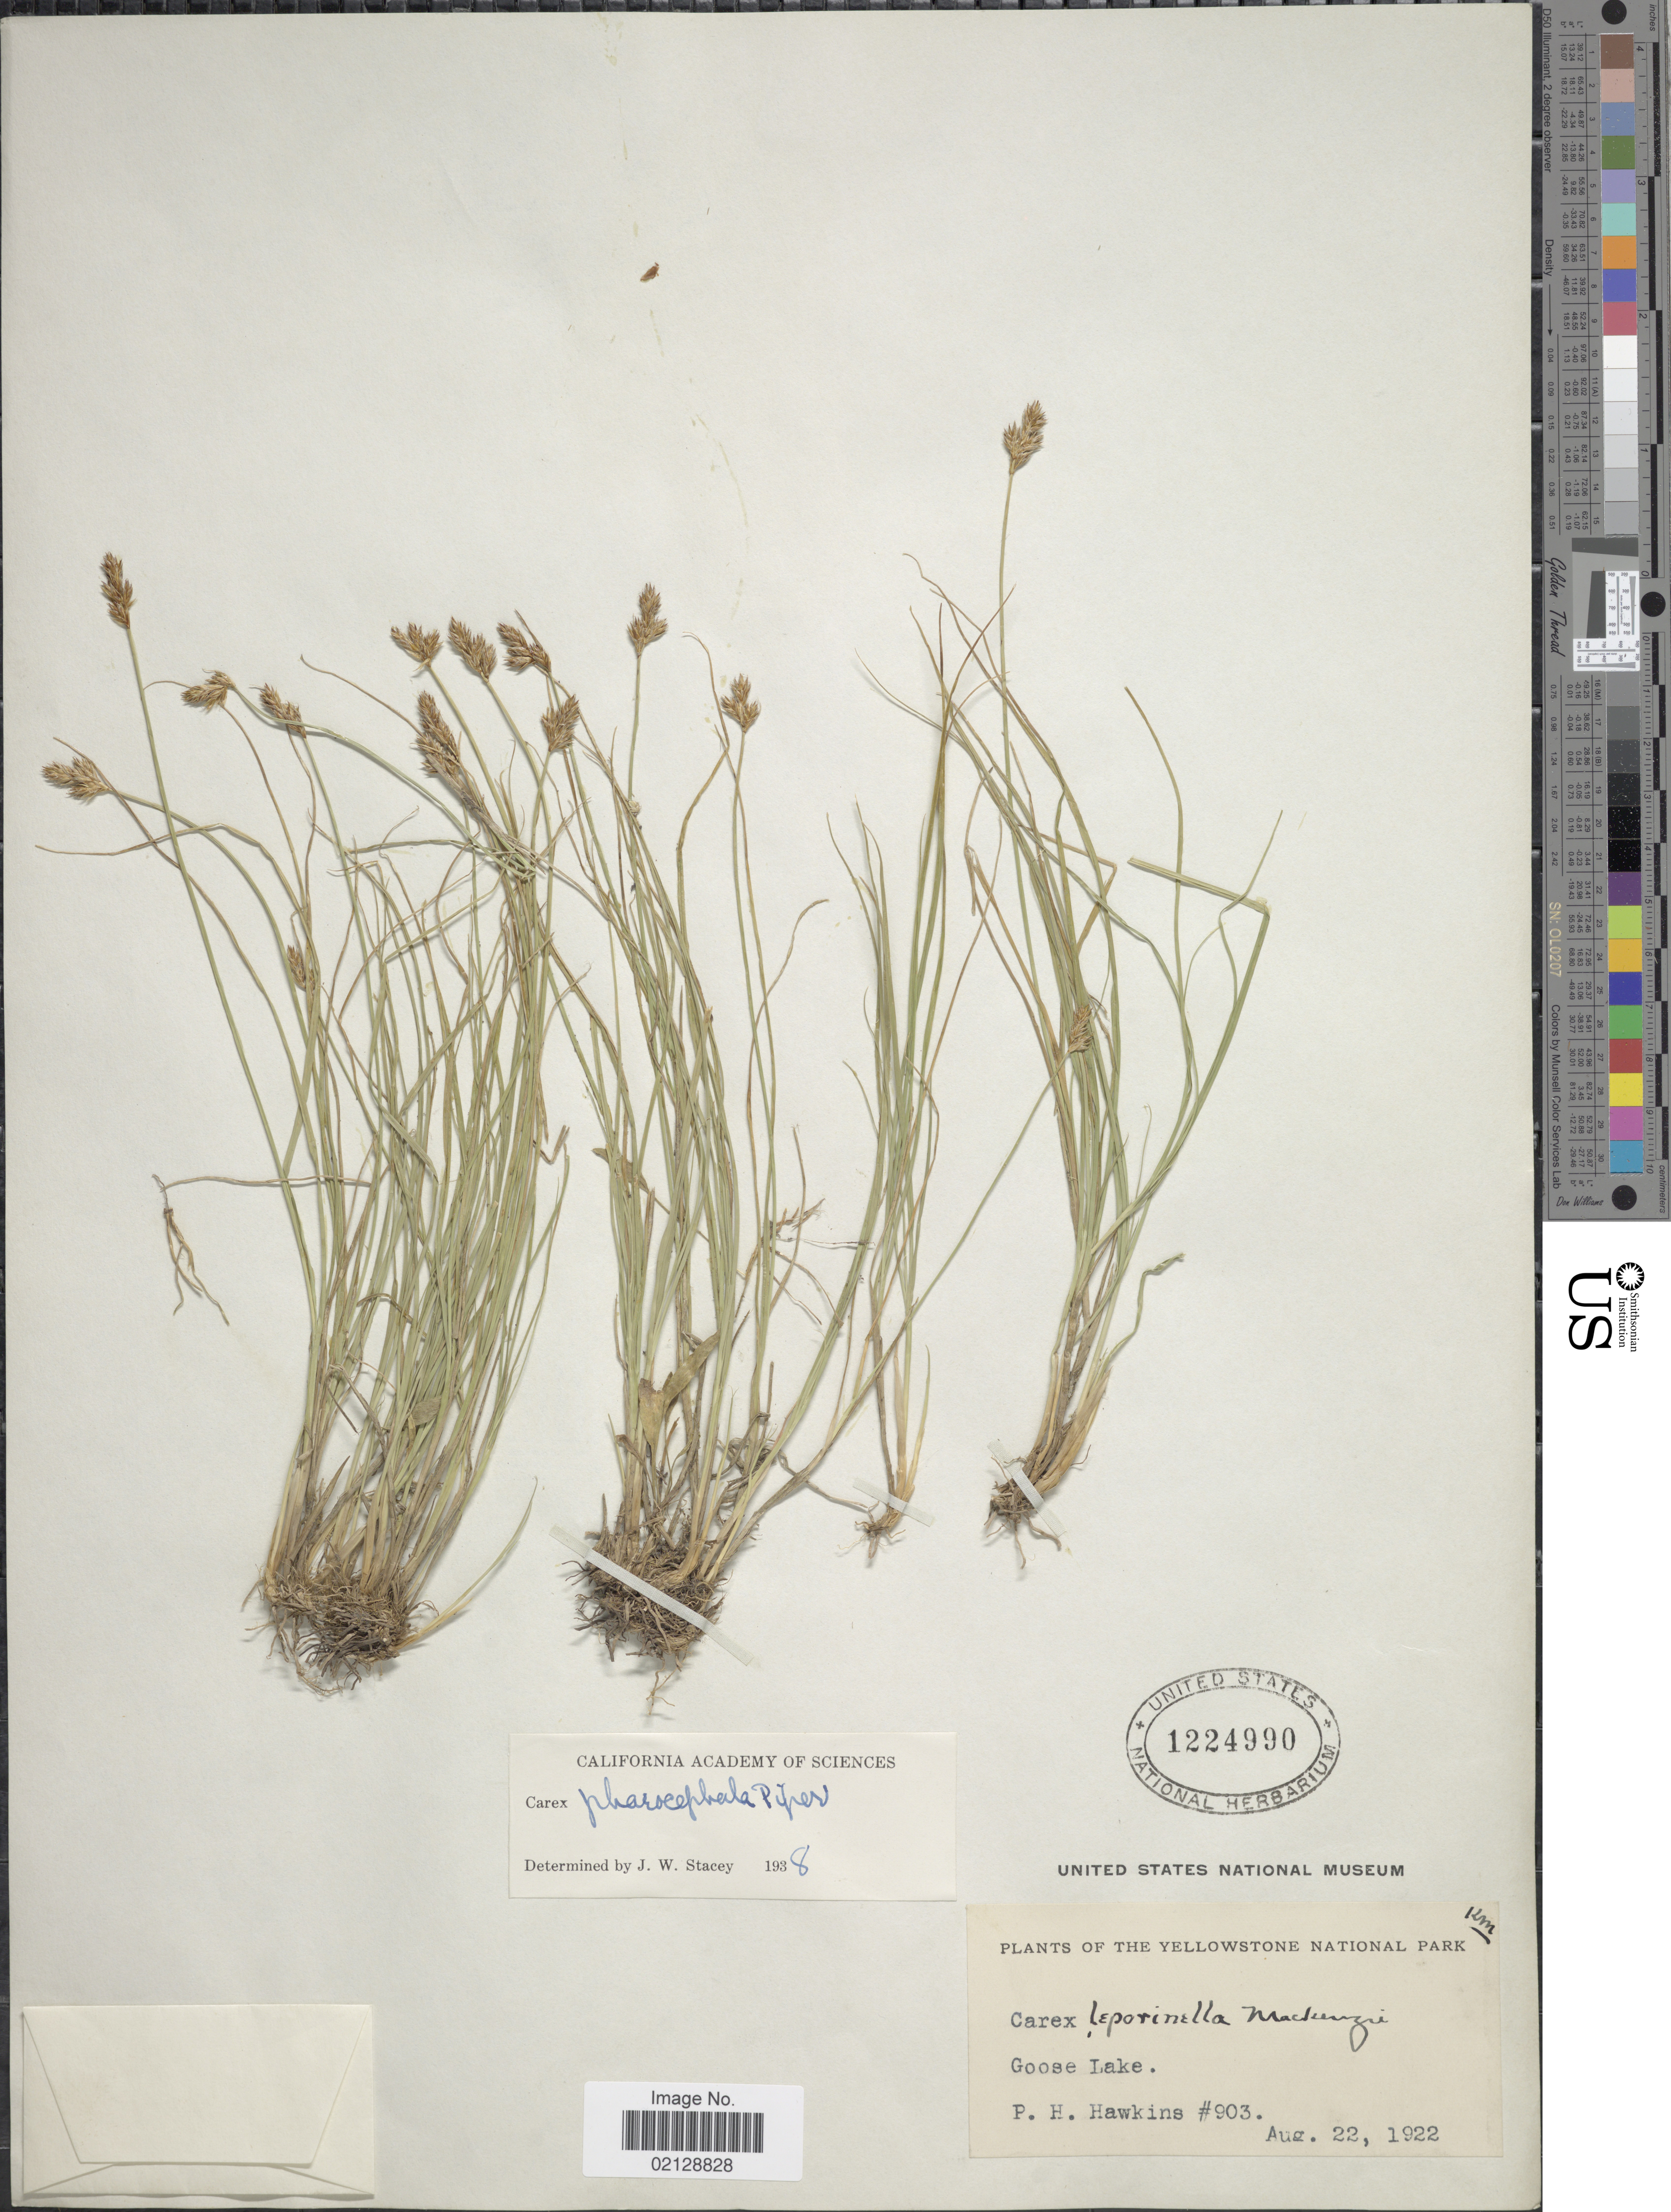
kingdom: Plantae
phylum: Tracheophyta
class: Liliopsida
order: Poales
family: Cyperaceae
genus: Carex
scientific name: Carex phaeocephala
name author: Piper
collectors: P. Hawkins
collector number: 903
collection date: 1922-08-22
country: United States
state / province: Wyoming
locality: The Yellowstone National Park, Goose Lake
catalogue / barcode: US 1224990